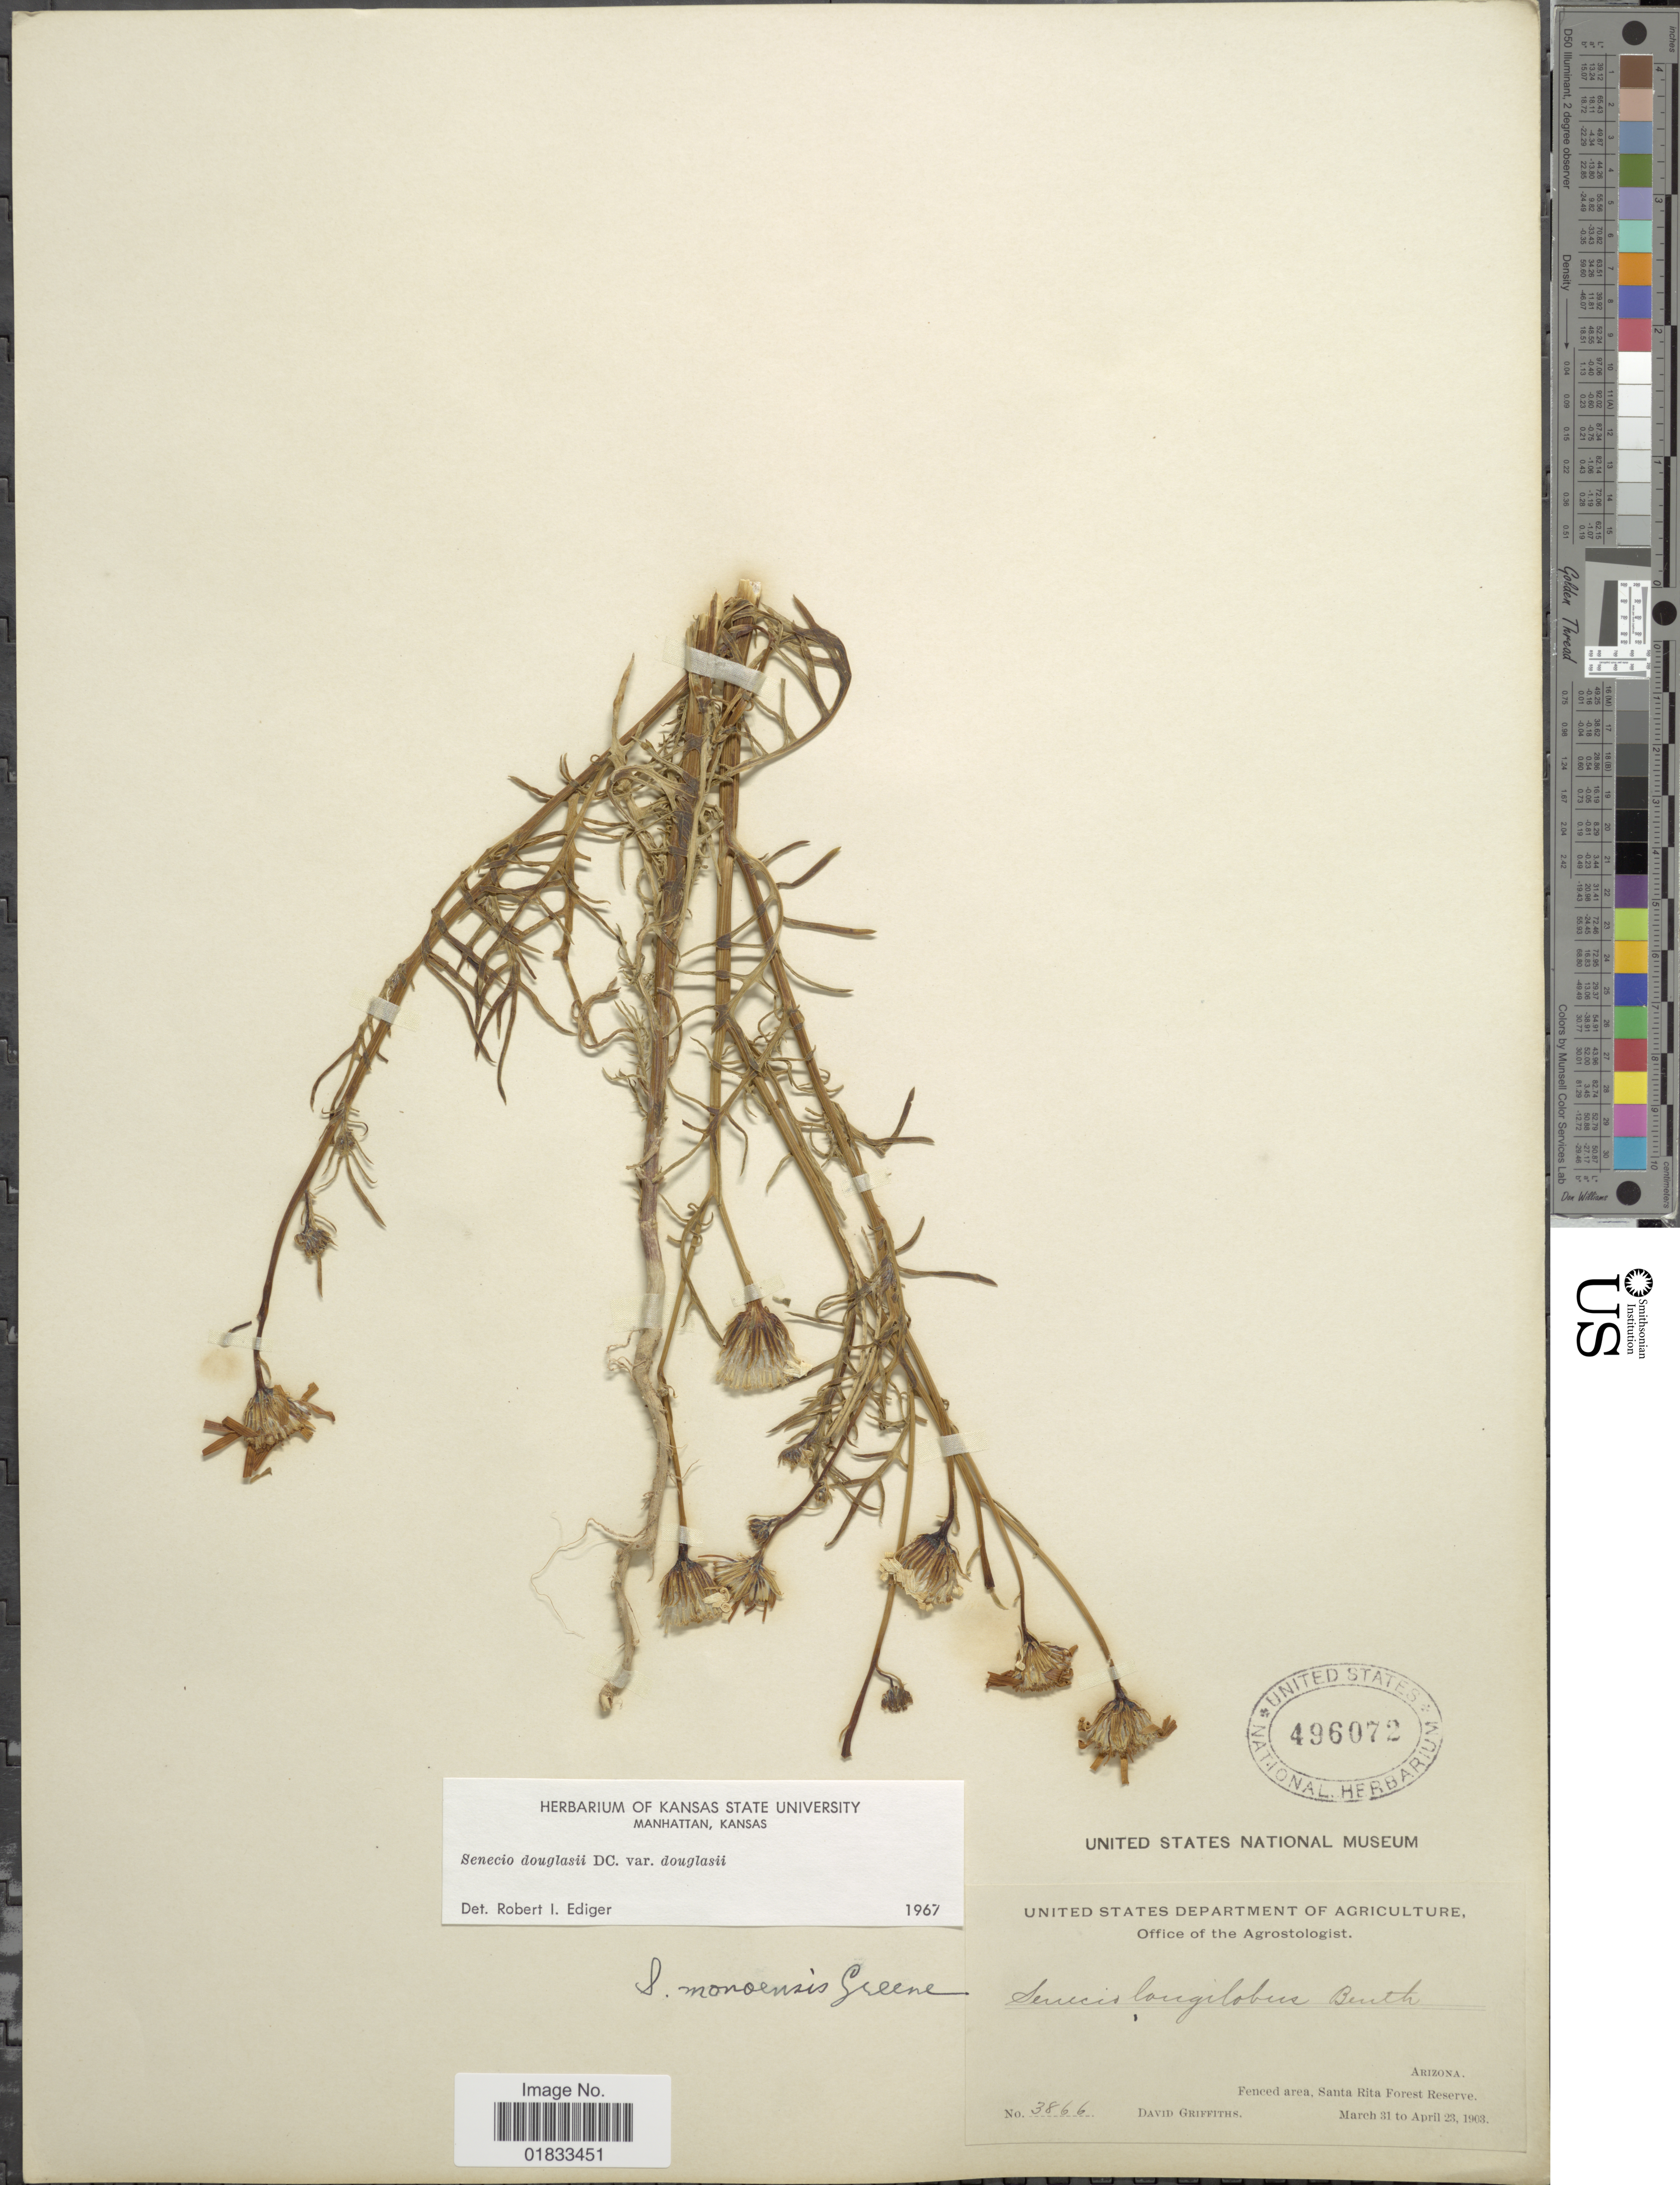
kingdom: Plantae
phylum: Tracheophyta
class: Magnoliopsida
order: Asterales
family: Asteraceae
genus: Senecio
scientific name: Senecio flaccidus var. douglasii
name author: (DC.) B.L. Turner & T.M. Barkley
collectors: D. Griffiths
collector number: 3866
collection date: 1903-03-31/1903-04-23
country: United States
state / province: Arizona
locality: Fenced area, Santa Rita Forest Reserve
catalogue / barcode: US 496072